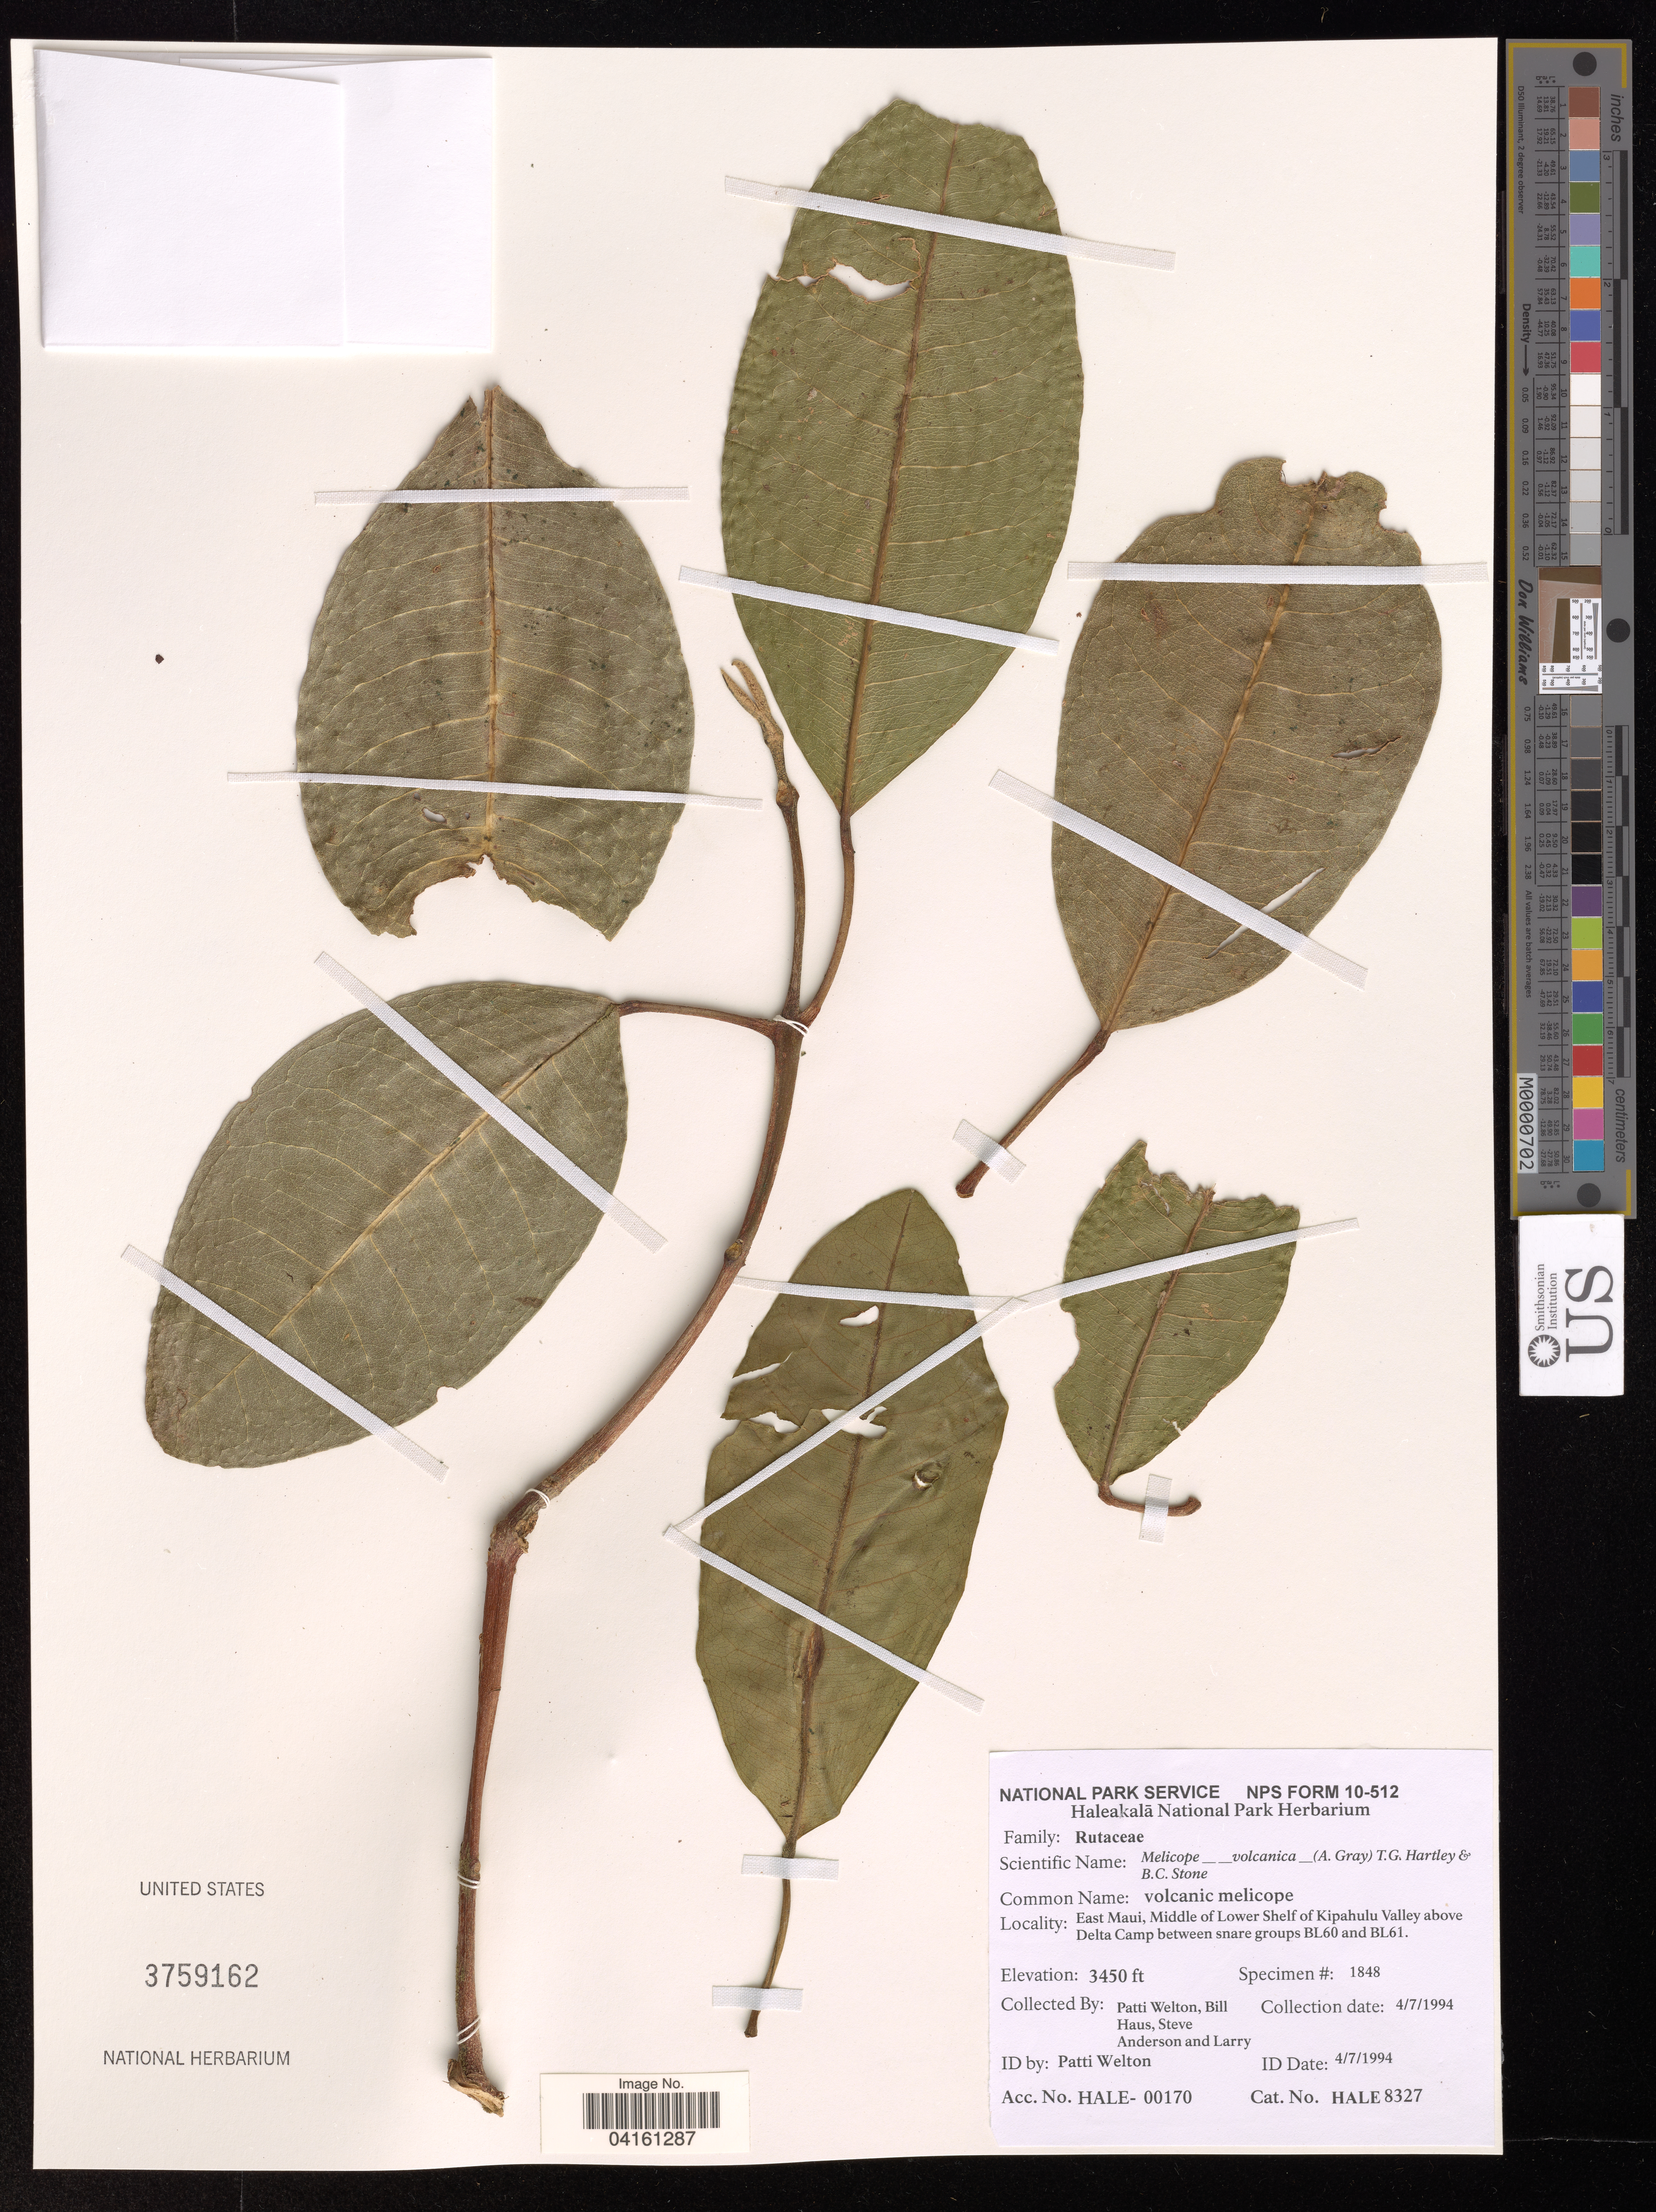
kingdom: Plantae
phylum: Tracheophyta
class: Magnoliopsida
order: Sapindales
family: Rutaceae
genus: Melicope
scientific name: Melicope volcanica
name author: (A. Gray) T.G. Hartley & B.C. Stone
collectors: P. Welton, B. Haus, S. Anderson & Larry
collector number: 1848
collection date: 1994-04-07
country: United States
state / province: Hawaii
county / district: Maui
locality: East Maui, Middle of Lower Shelf of Kipahulu Valley above Delta Camp between snare groups BL60 and BL61.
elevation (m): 1052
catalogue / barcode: US 3759162